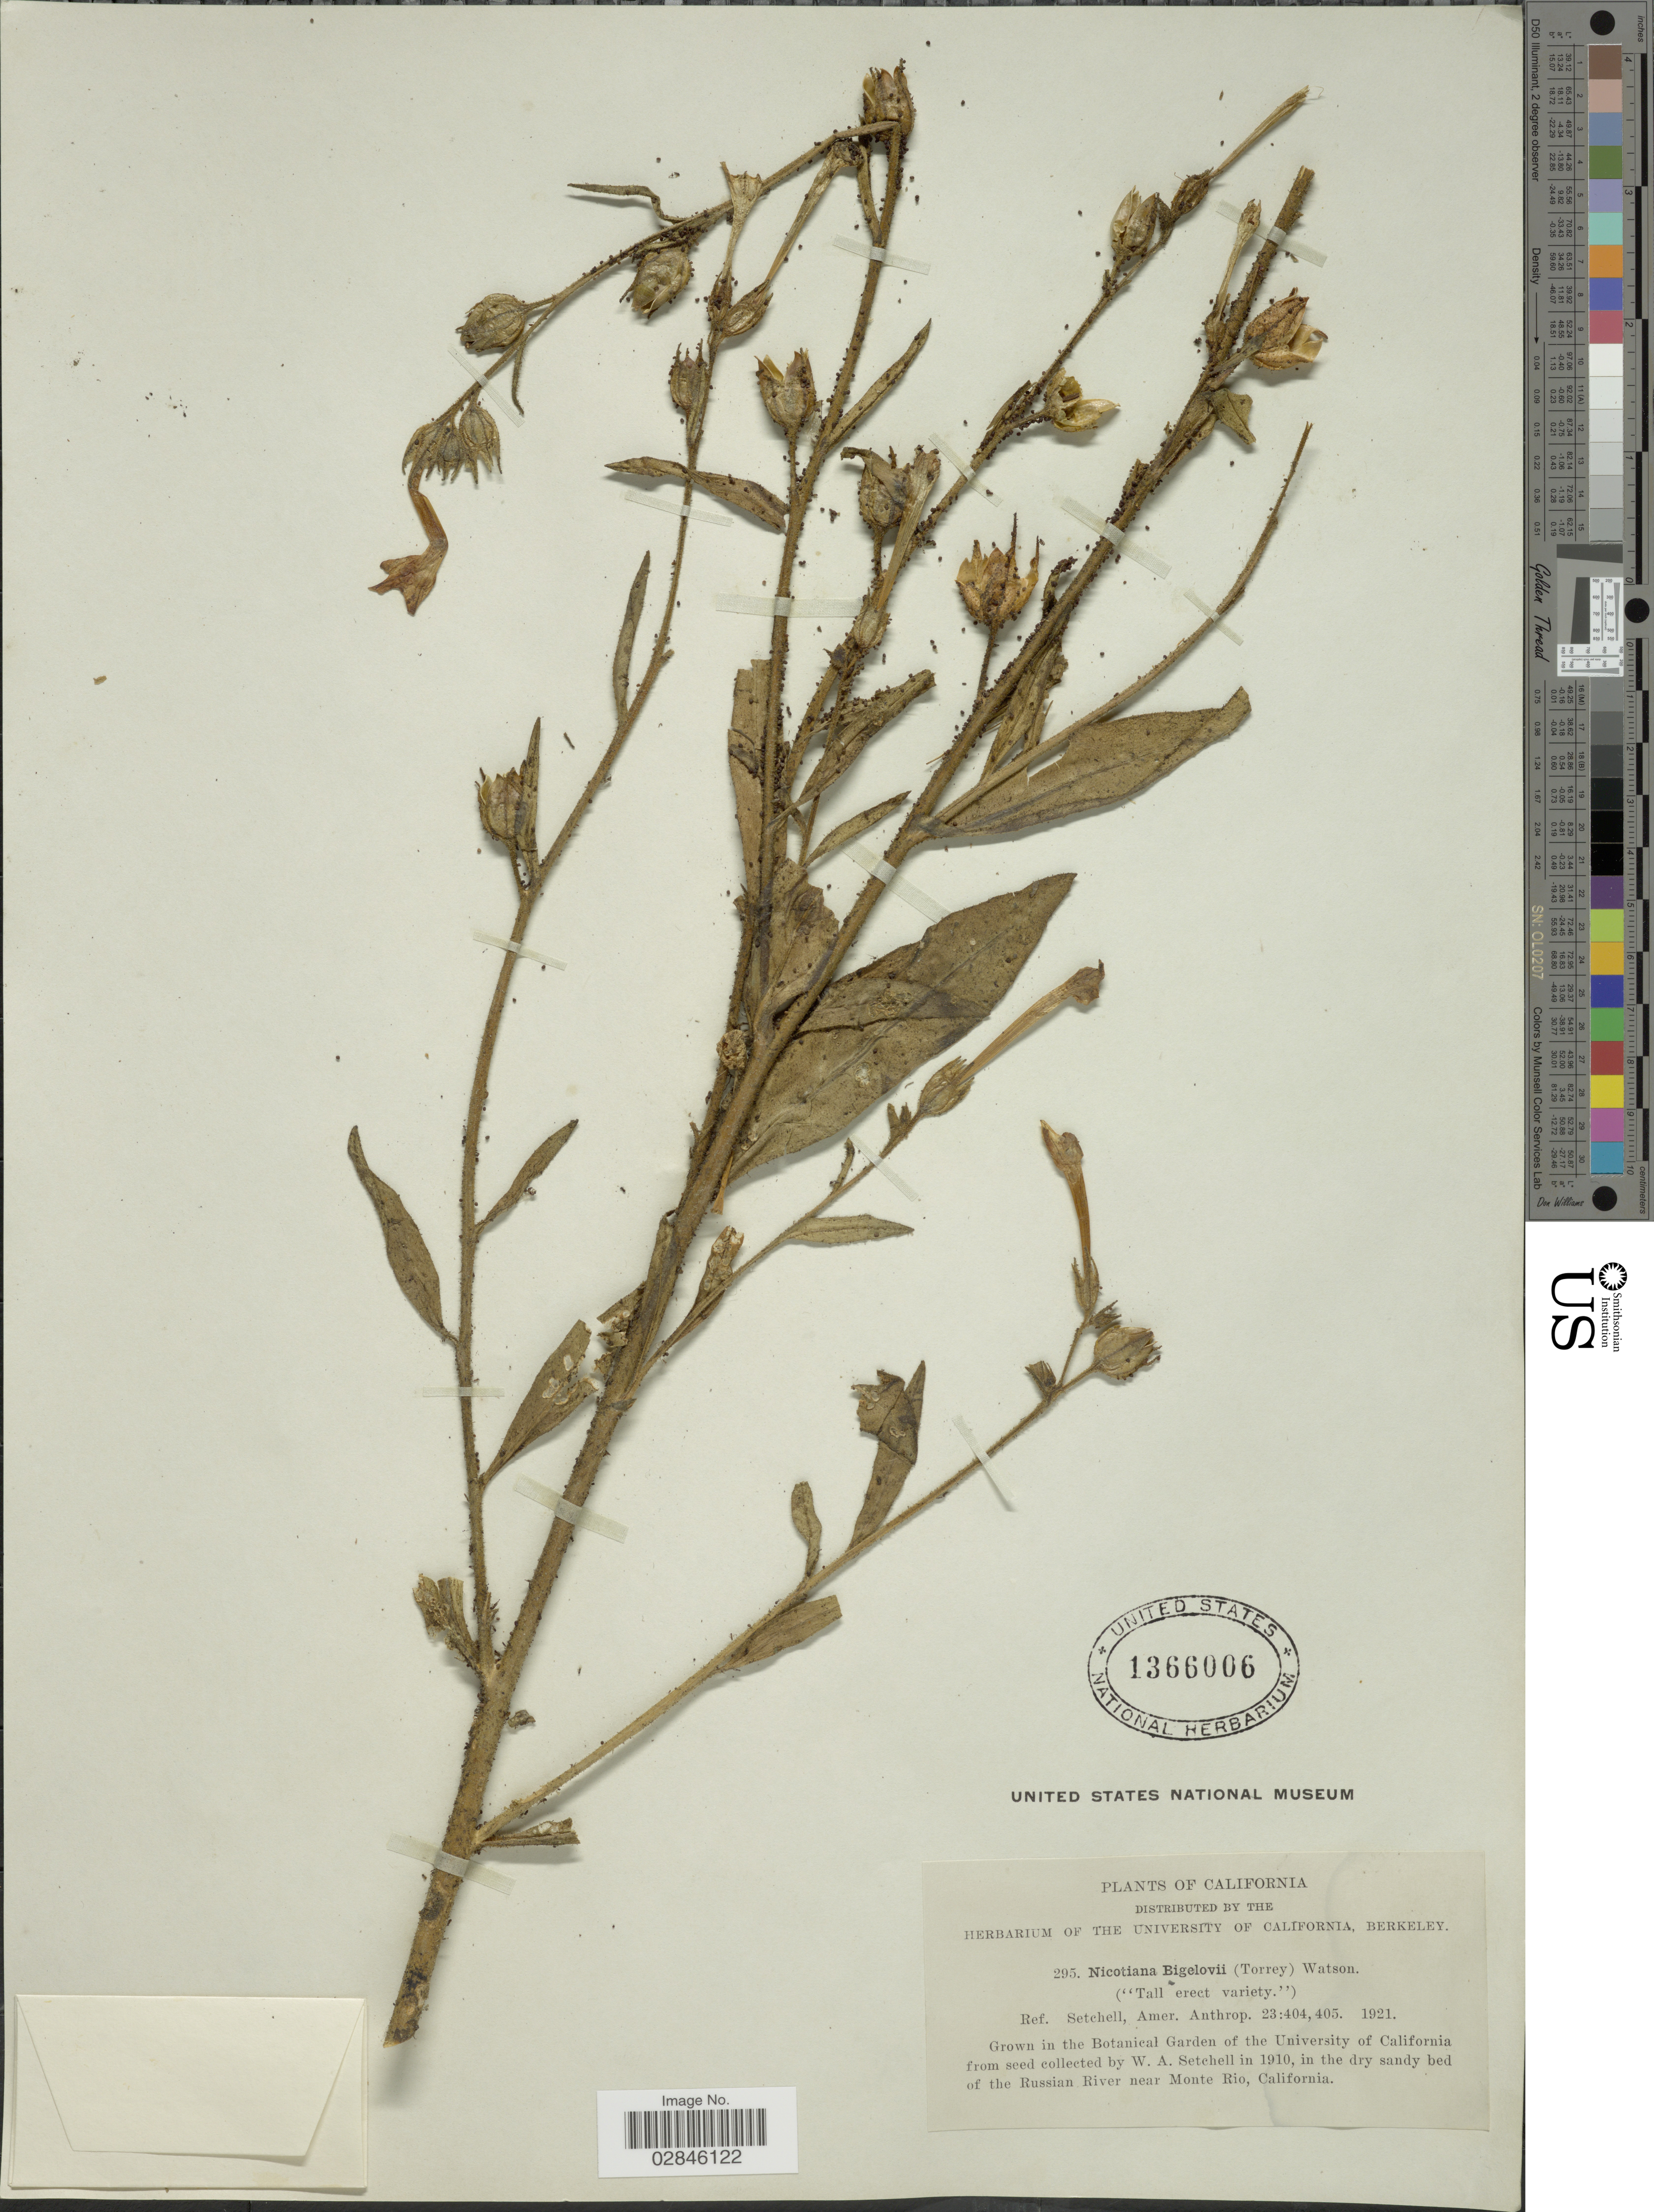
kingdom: Plantae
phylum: Tracheophyta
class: Magnoliopsida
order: Solanales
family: Solanaceae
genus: Nicotiana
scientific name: Nicotiana bigelovii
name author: S. Watson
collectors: ex herb. Univ. of California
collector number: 295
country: United States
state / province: California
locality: Botanical Garden of the University of California.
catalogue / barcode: US 1366006